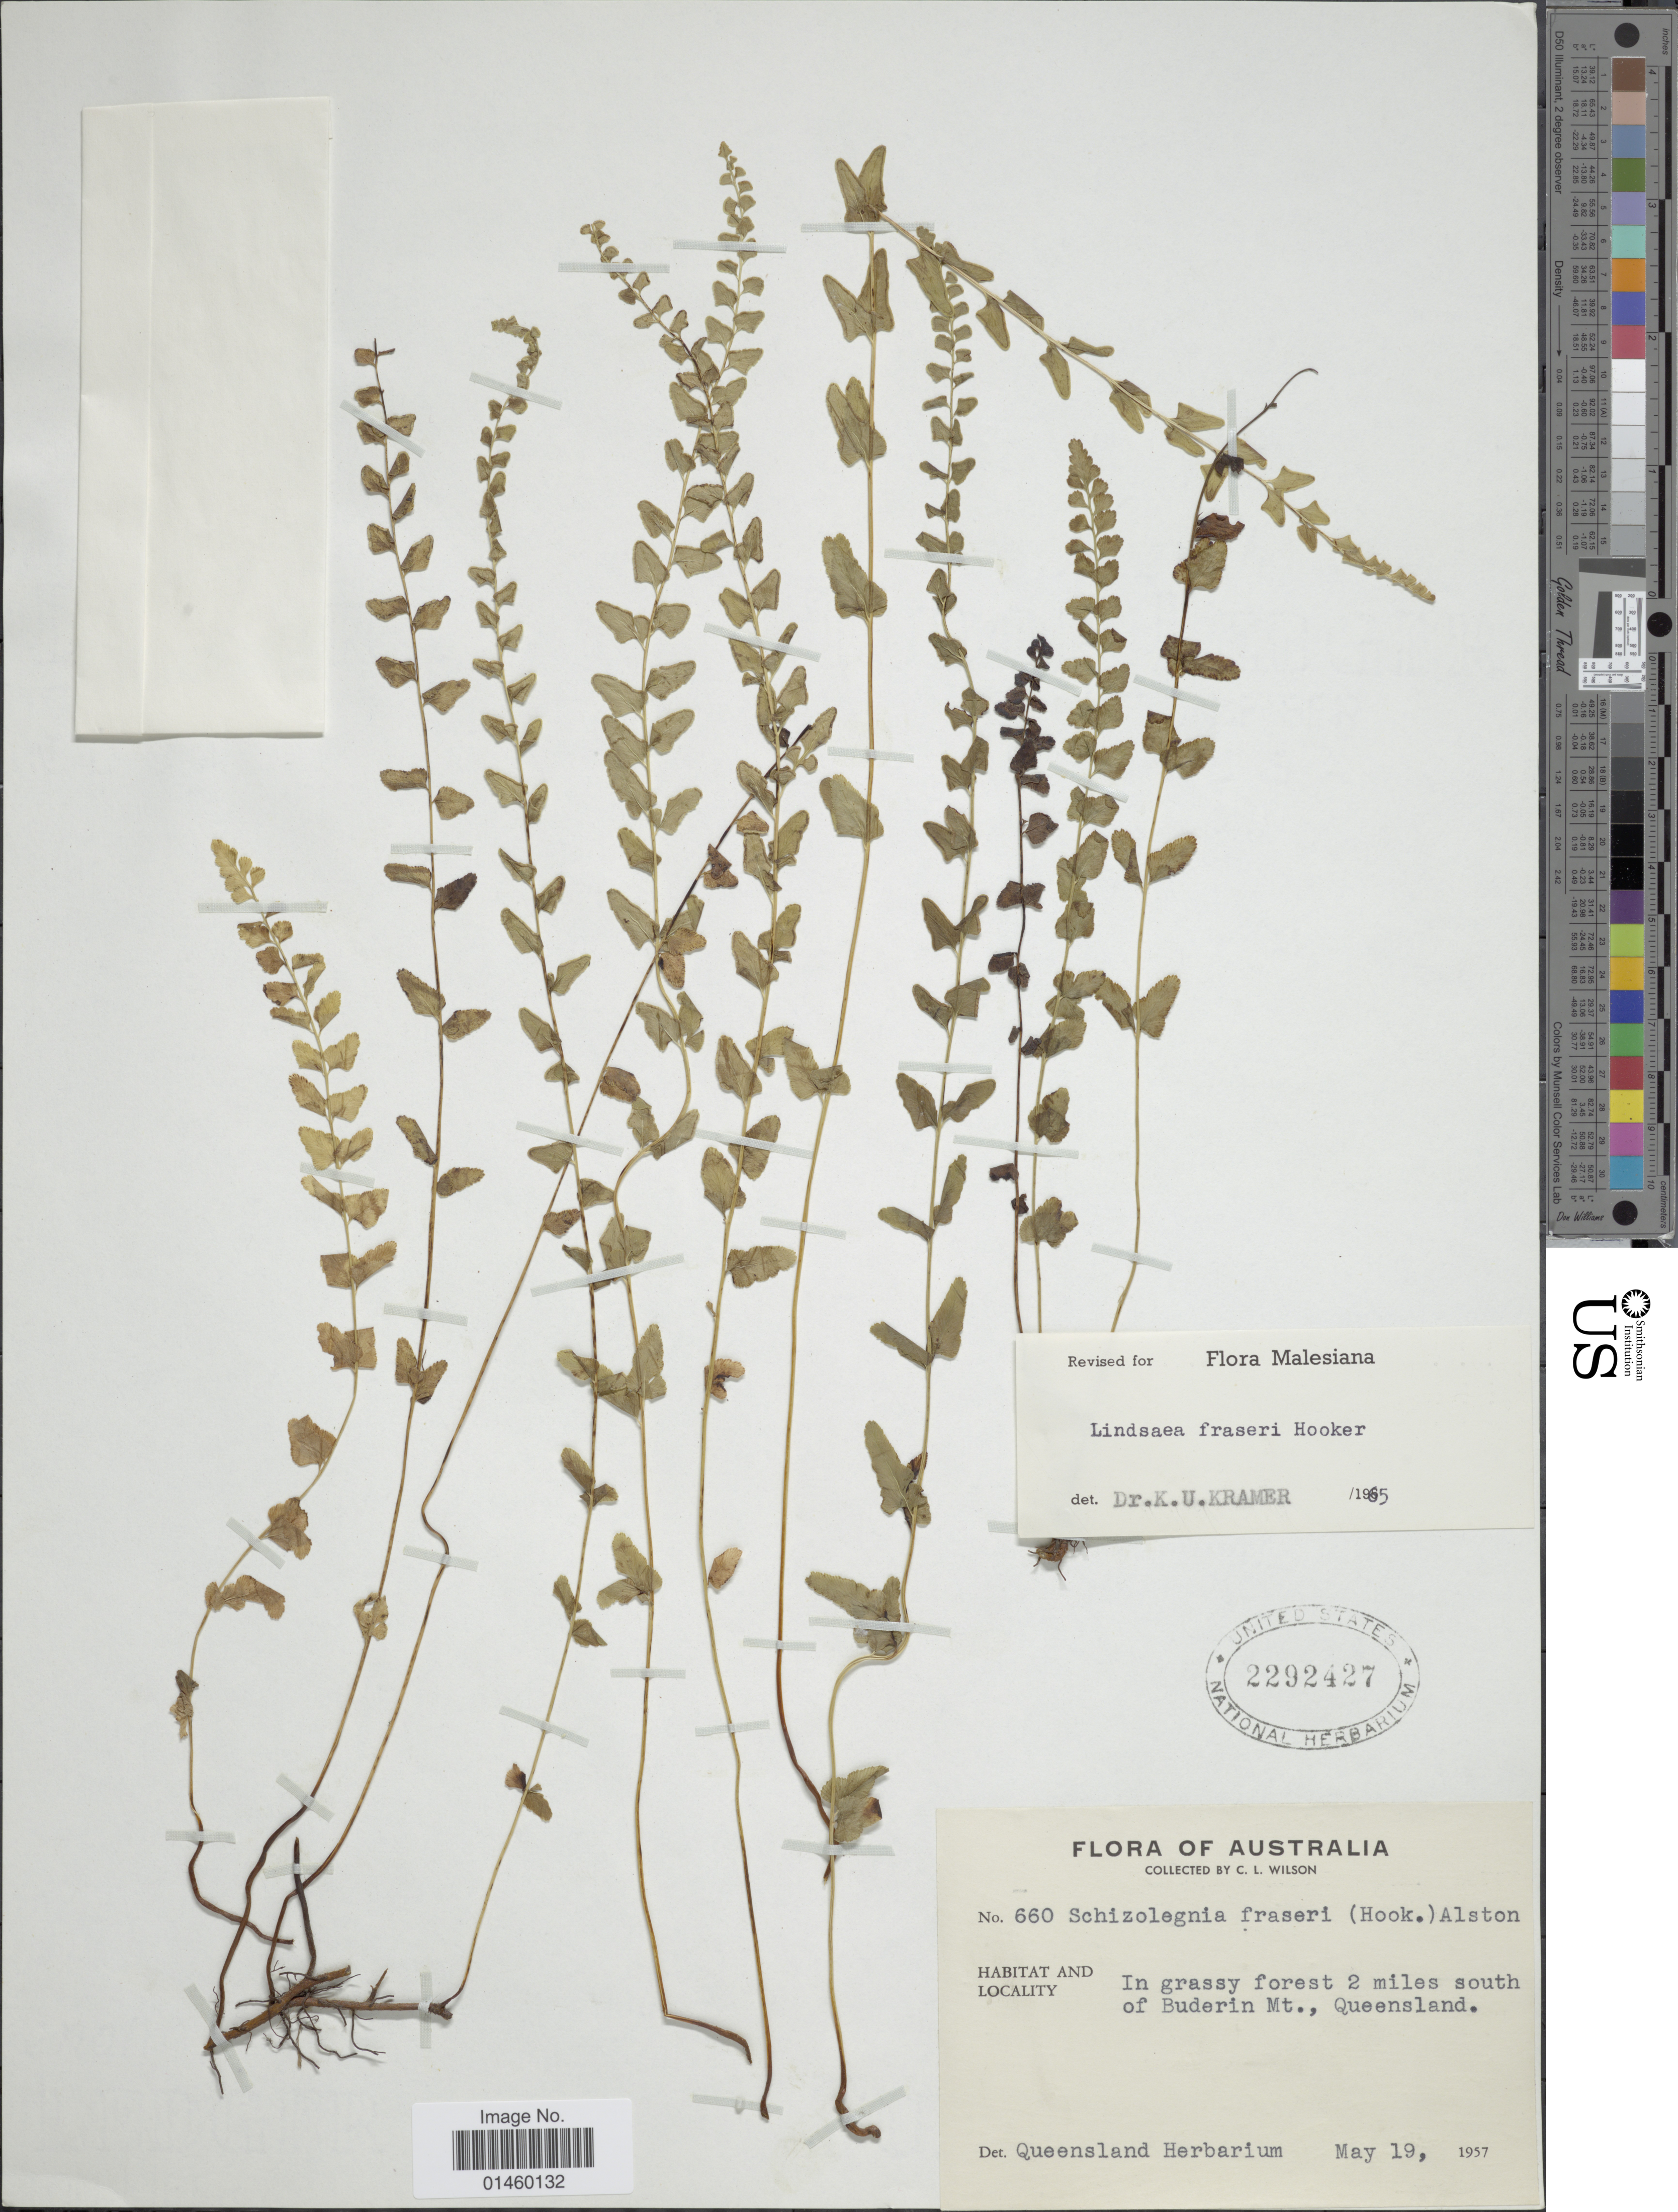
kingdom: Plantae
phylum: Tracheophyta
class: Polypodiopsida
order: Polypodiales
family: Lindsaeaceae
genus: Lindsaea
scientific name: Lindsaea fraseri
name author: Hook.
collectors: C. L. Wilson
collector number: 660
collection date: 1957-05-19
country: Australia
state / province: Queensland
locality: In grassy forest 2 miles south of Buderin Mt.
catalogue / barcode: US 2292427